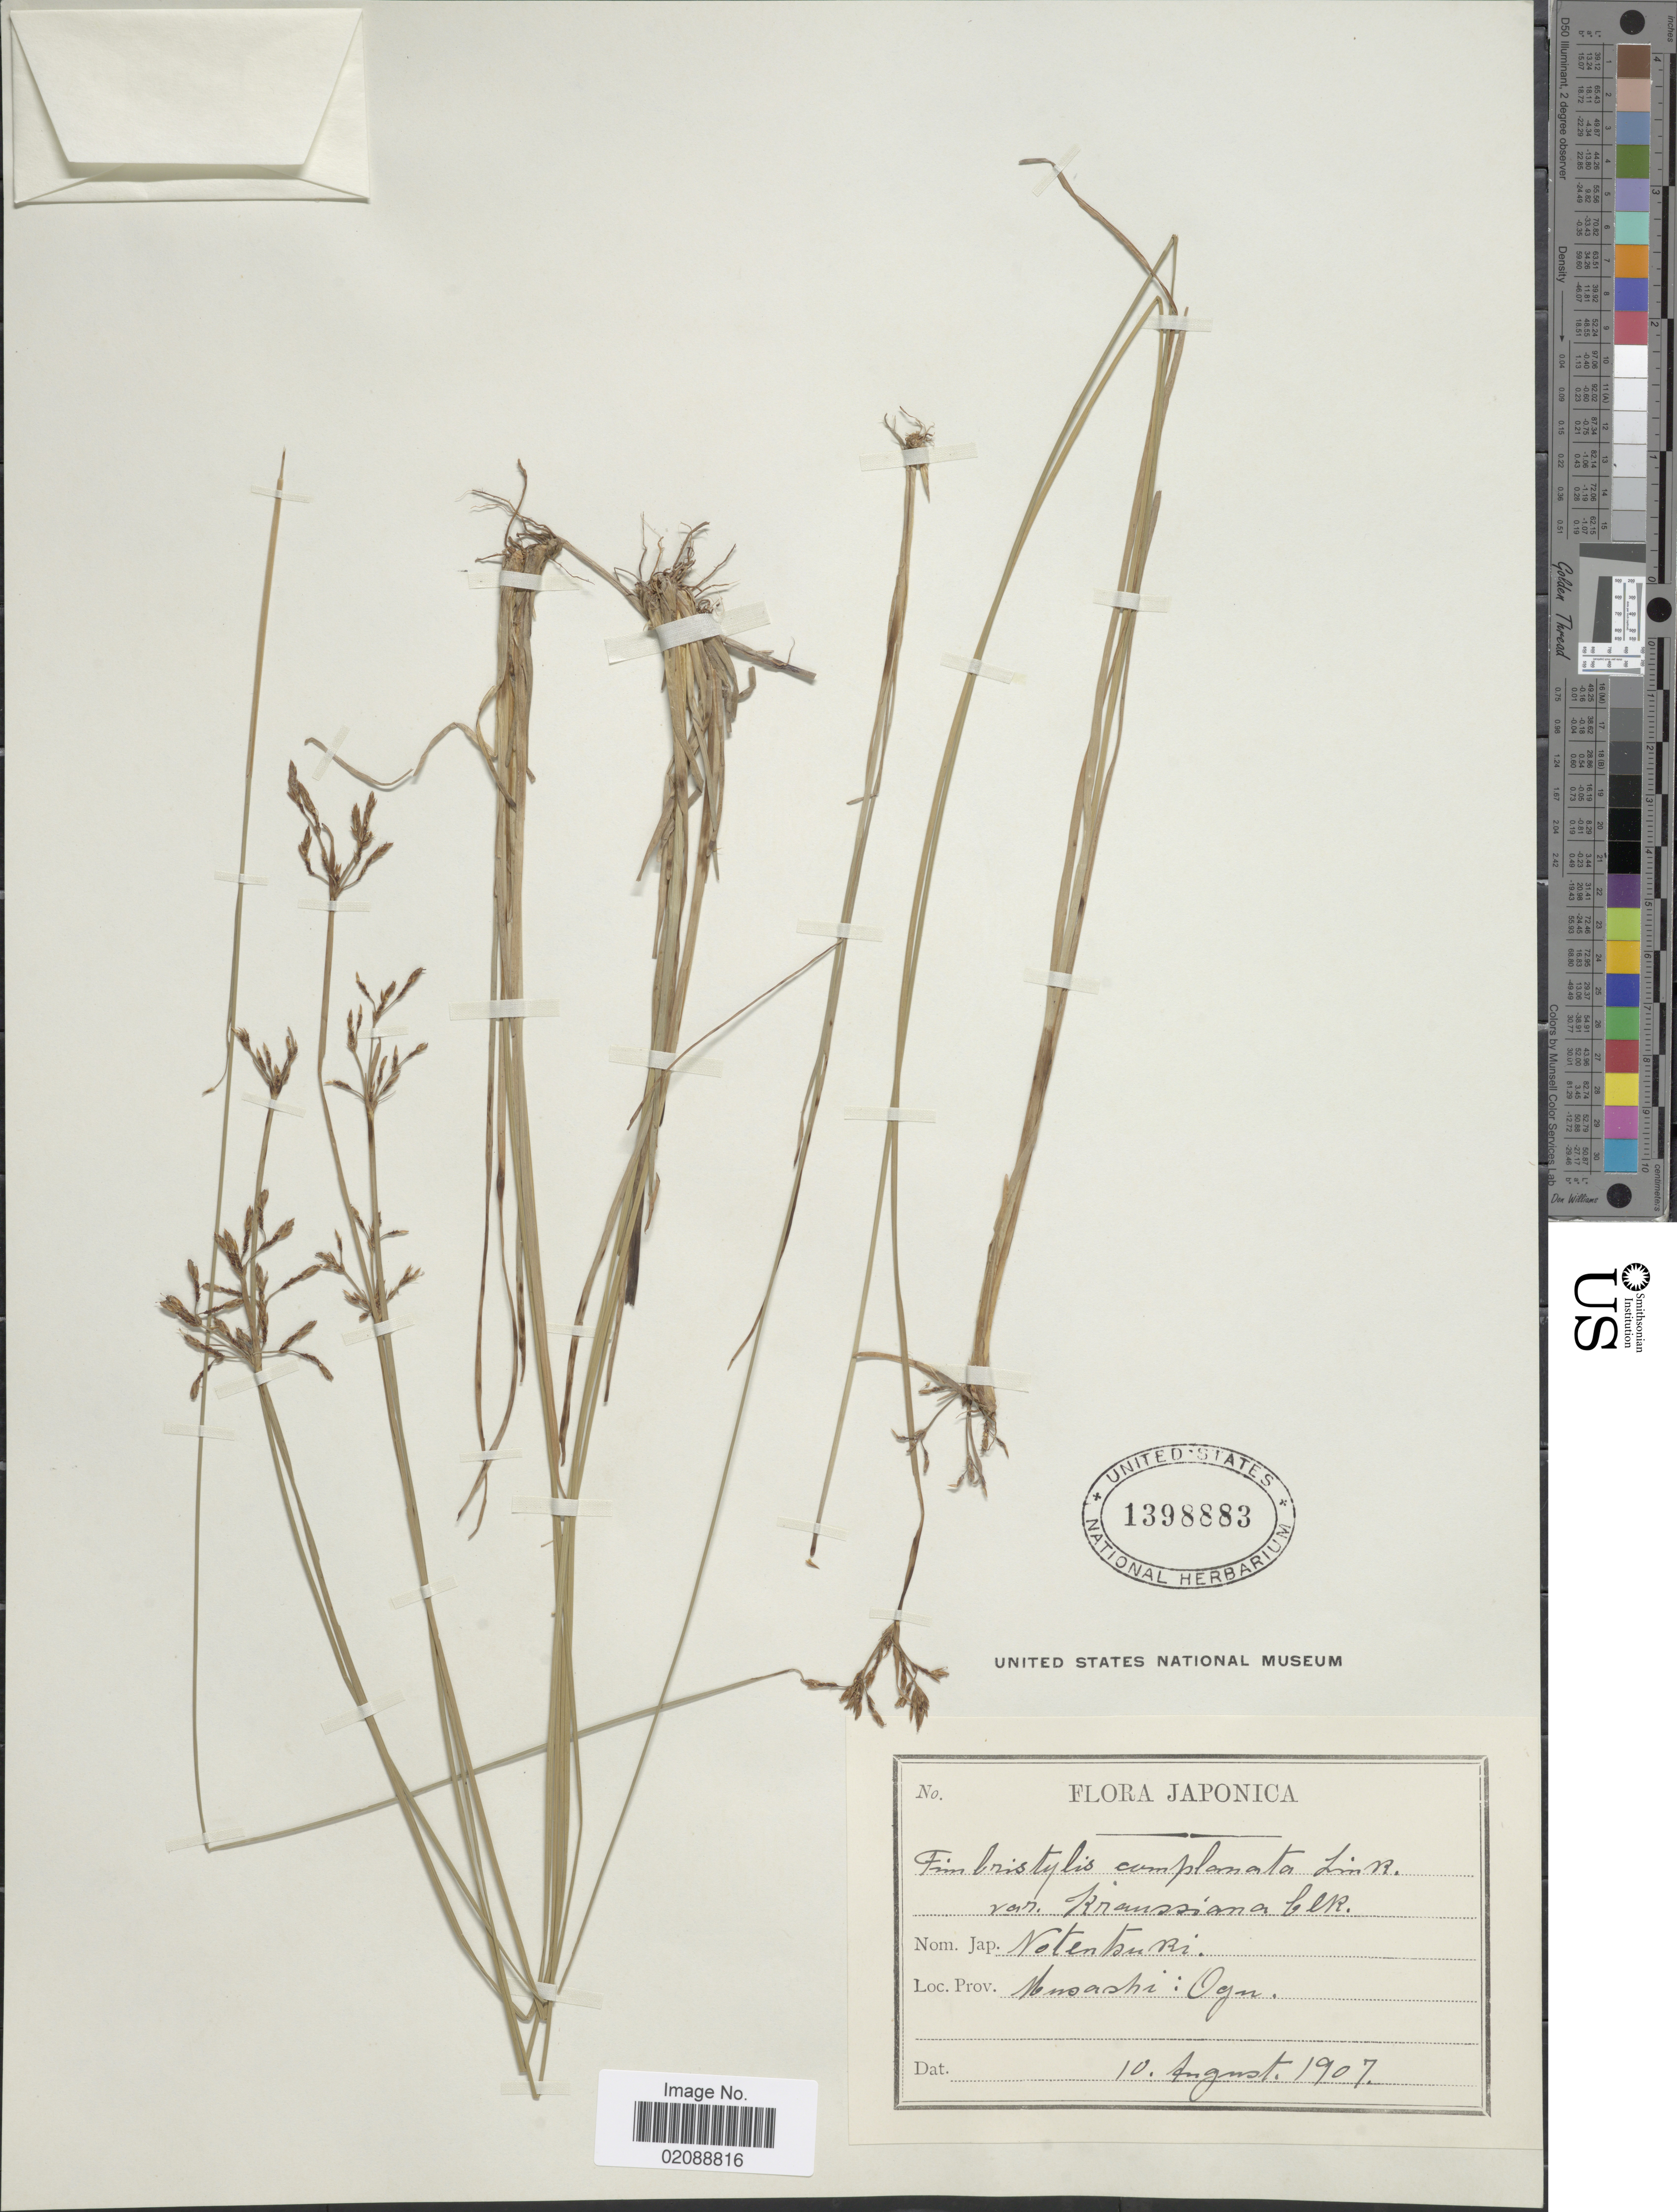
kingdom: Plantae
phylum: Tracheophyta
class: Liliopsida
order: Poales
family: Cyperaceae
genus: Fimbristylis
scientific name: Fimbristylis complanata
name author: (Retz.) Link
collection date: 1907-08-10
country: Japan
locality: Musashi: Ogu.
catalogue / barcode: US 1398883